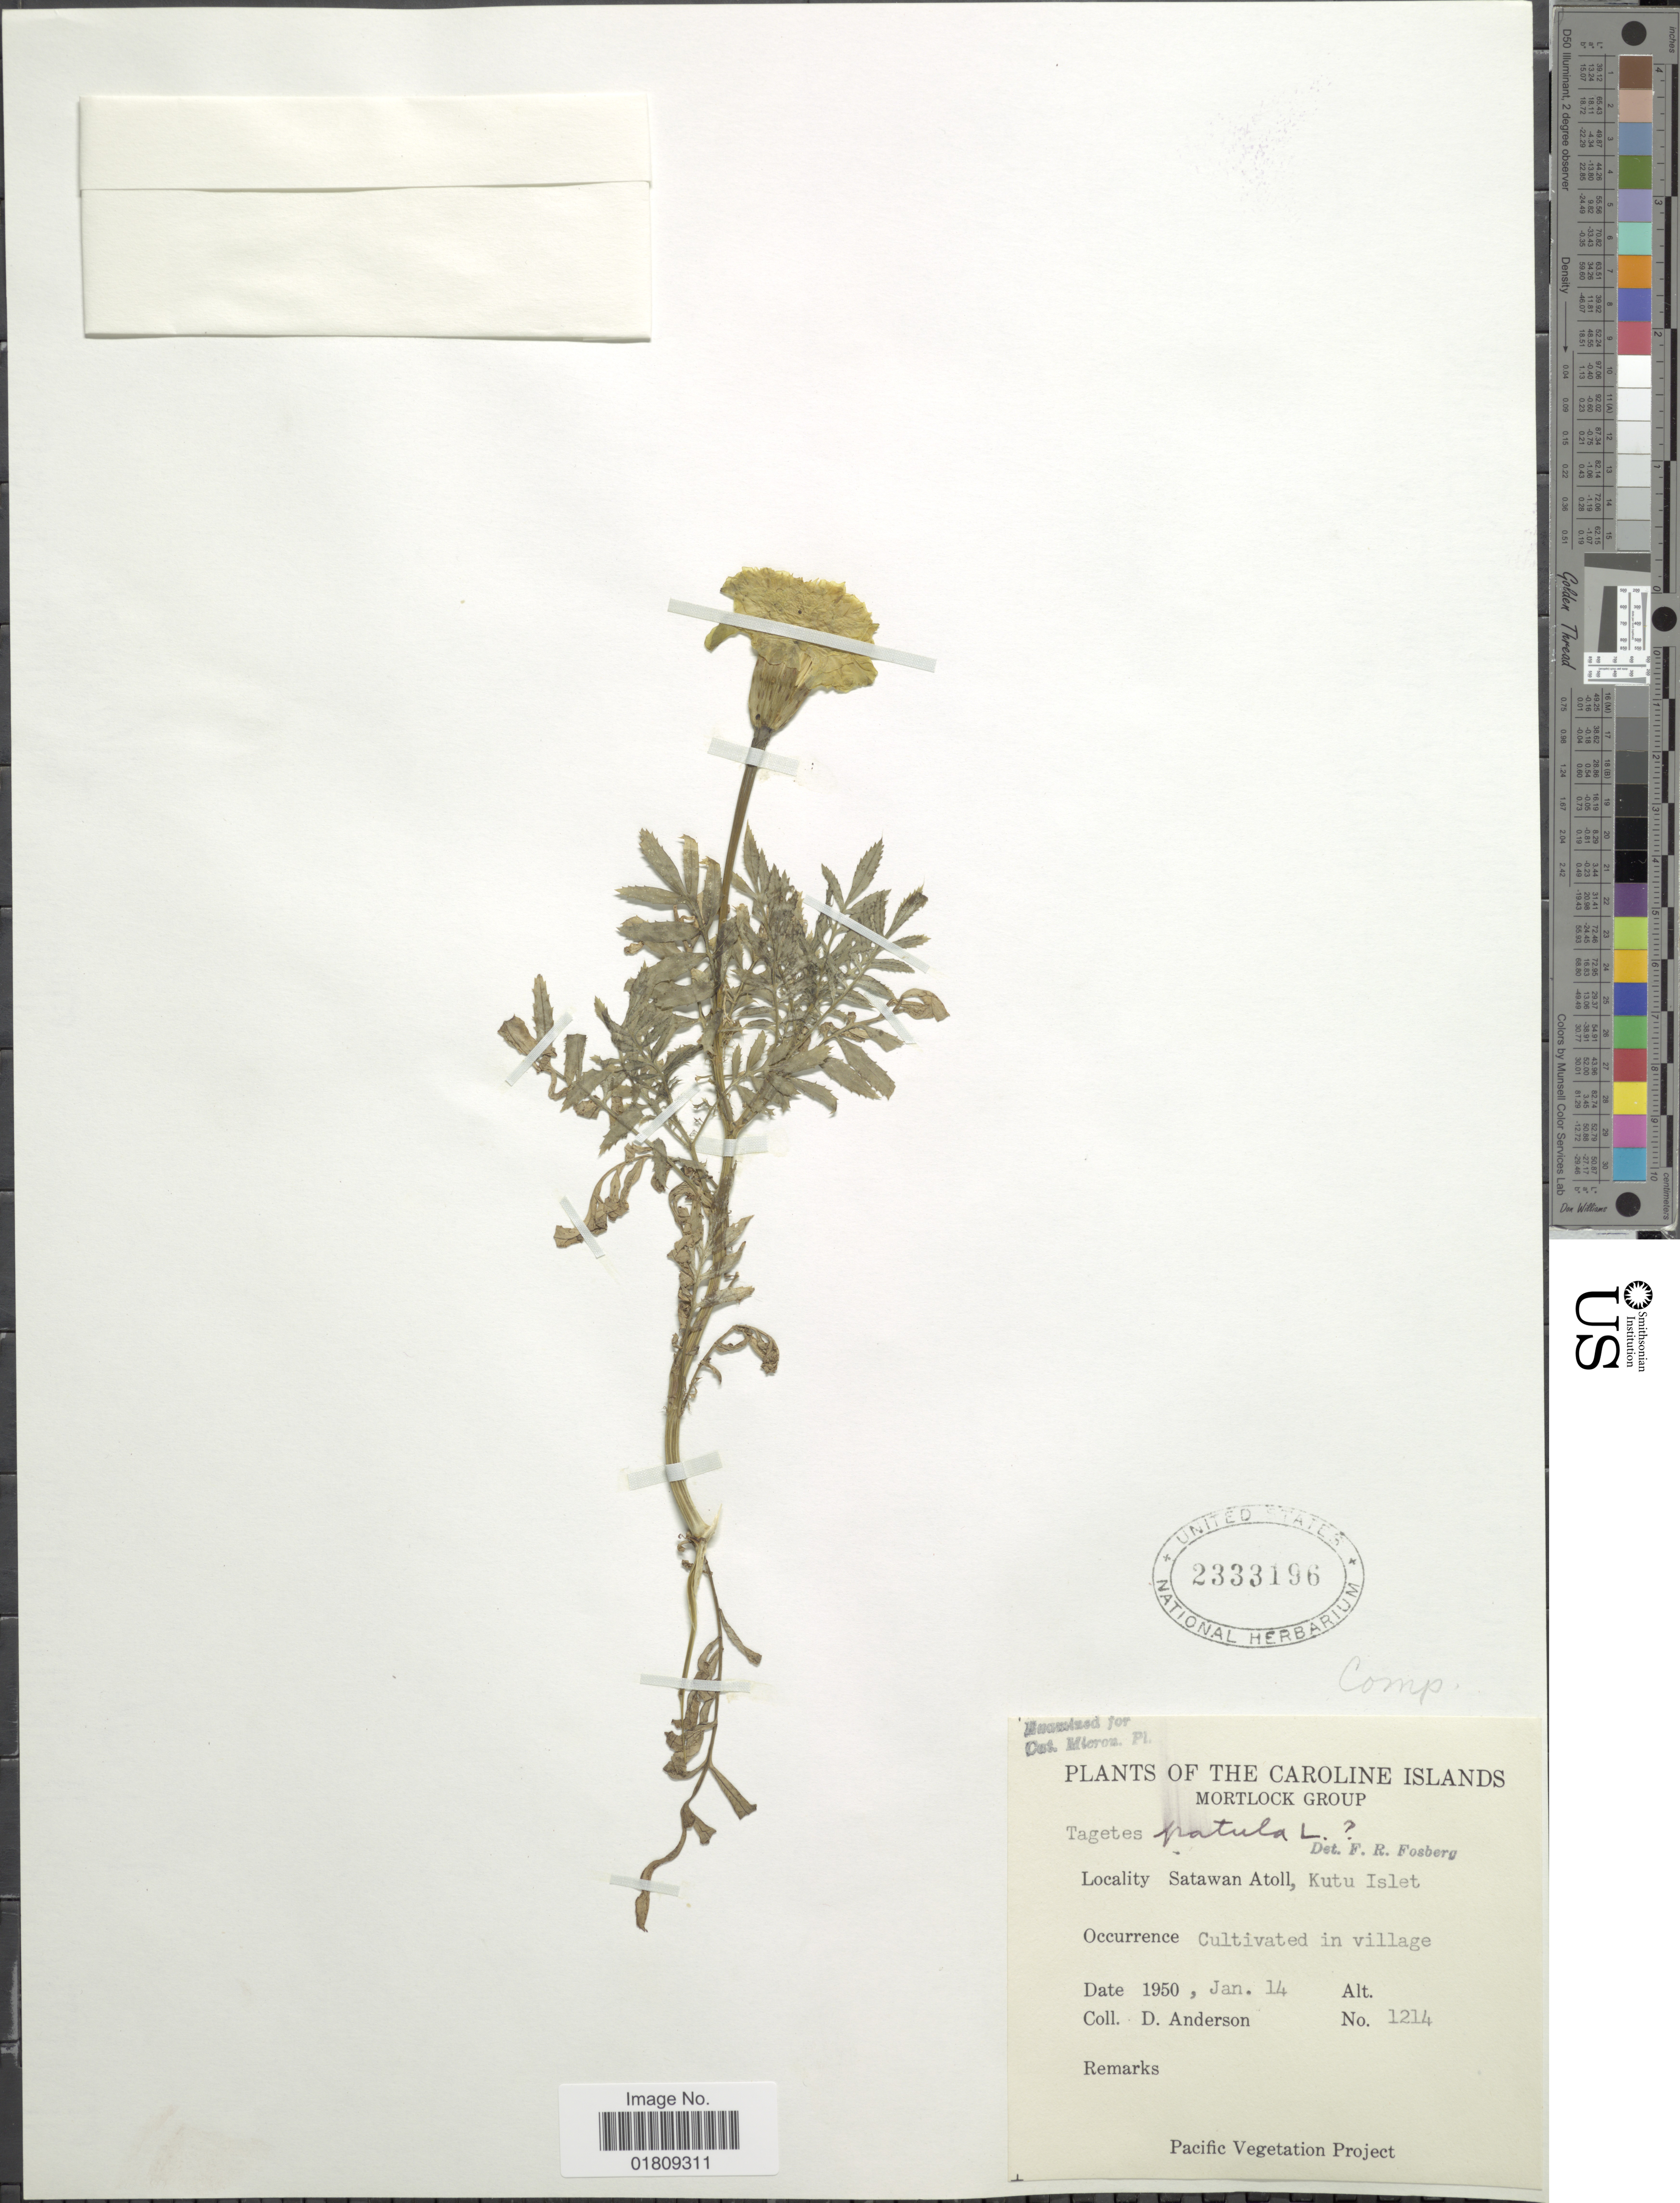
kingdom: Plantae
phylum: Tracheophyta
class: Magnoliopsida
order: Asterales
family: Asteraceae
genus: Tagetes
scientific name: Tagetes erecta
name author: L.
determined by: Wagner, W. L., (BOT), Smithsonian Institution - National Museum of Natural History (UNITED STATES)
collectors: D. Anderson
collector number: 1214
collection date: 1950-01-14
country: Micronesia, Federated States of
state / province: Truk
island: Satawan Atoll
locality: Mortlock Group, Satawan Atoll, Kutu Islet, village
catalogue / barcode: US 2333196